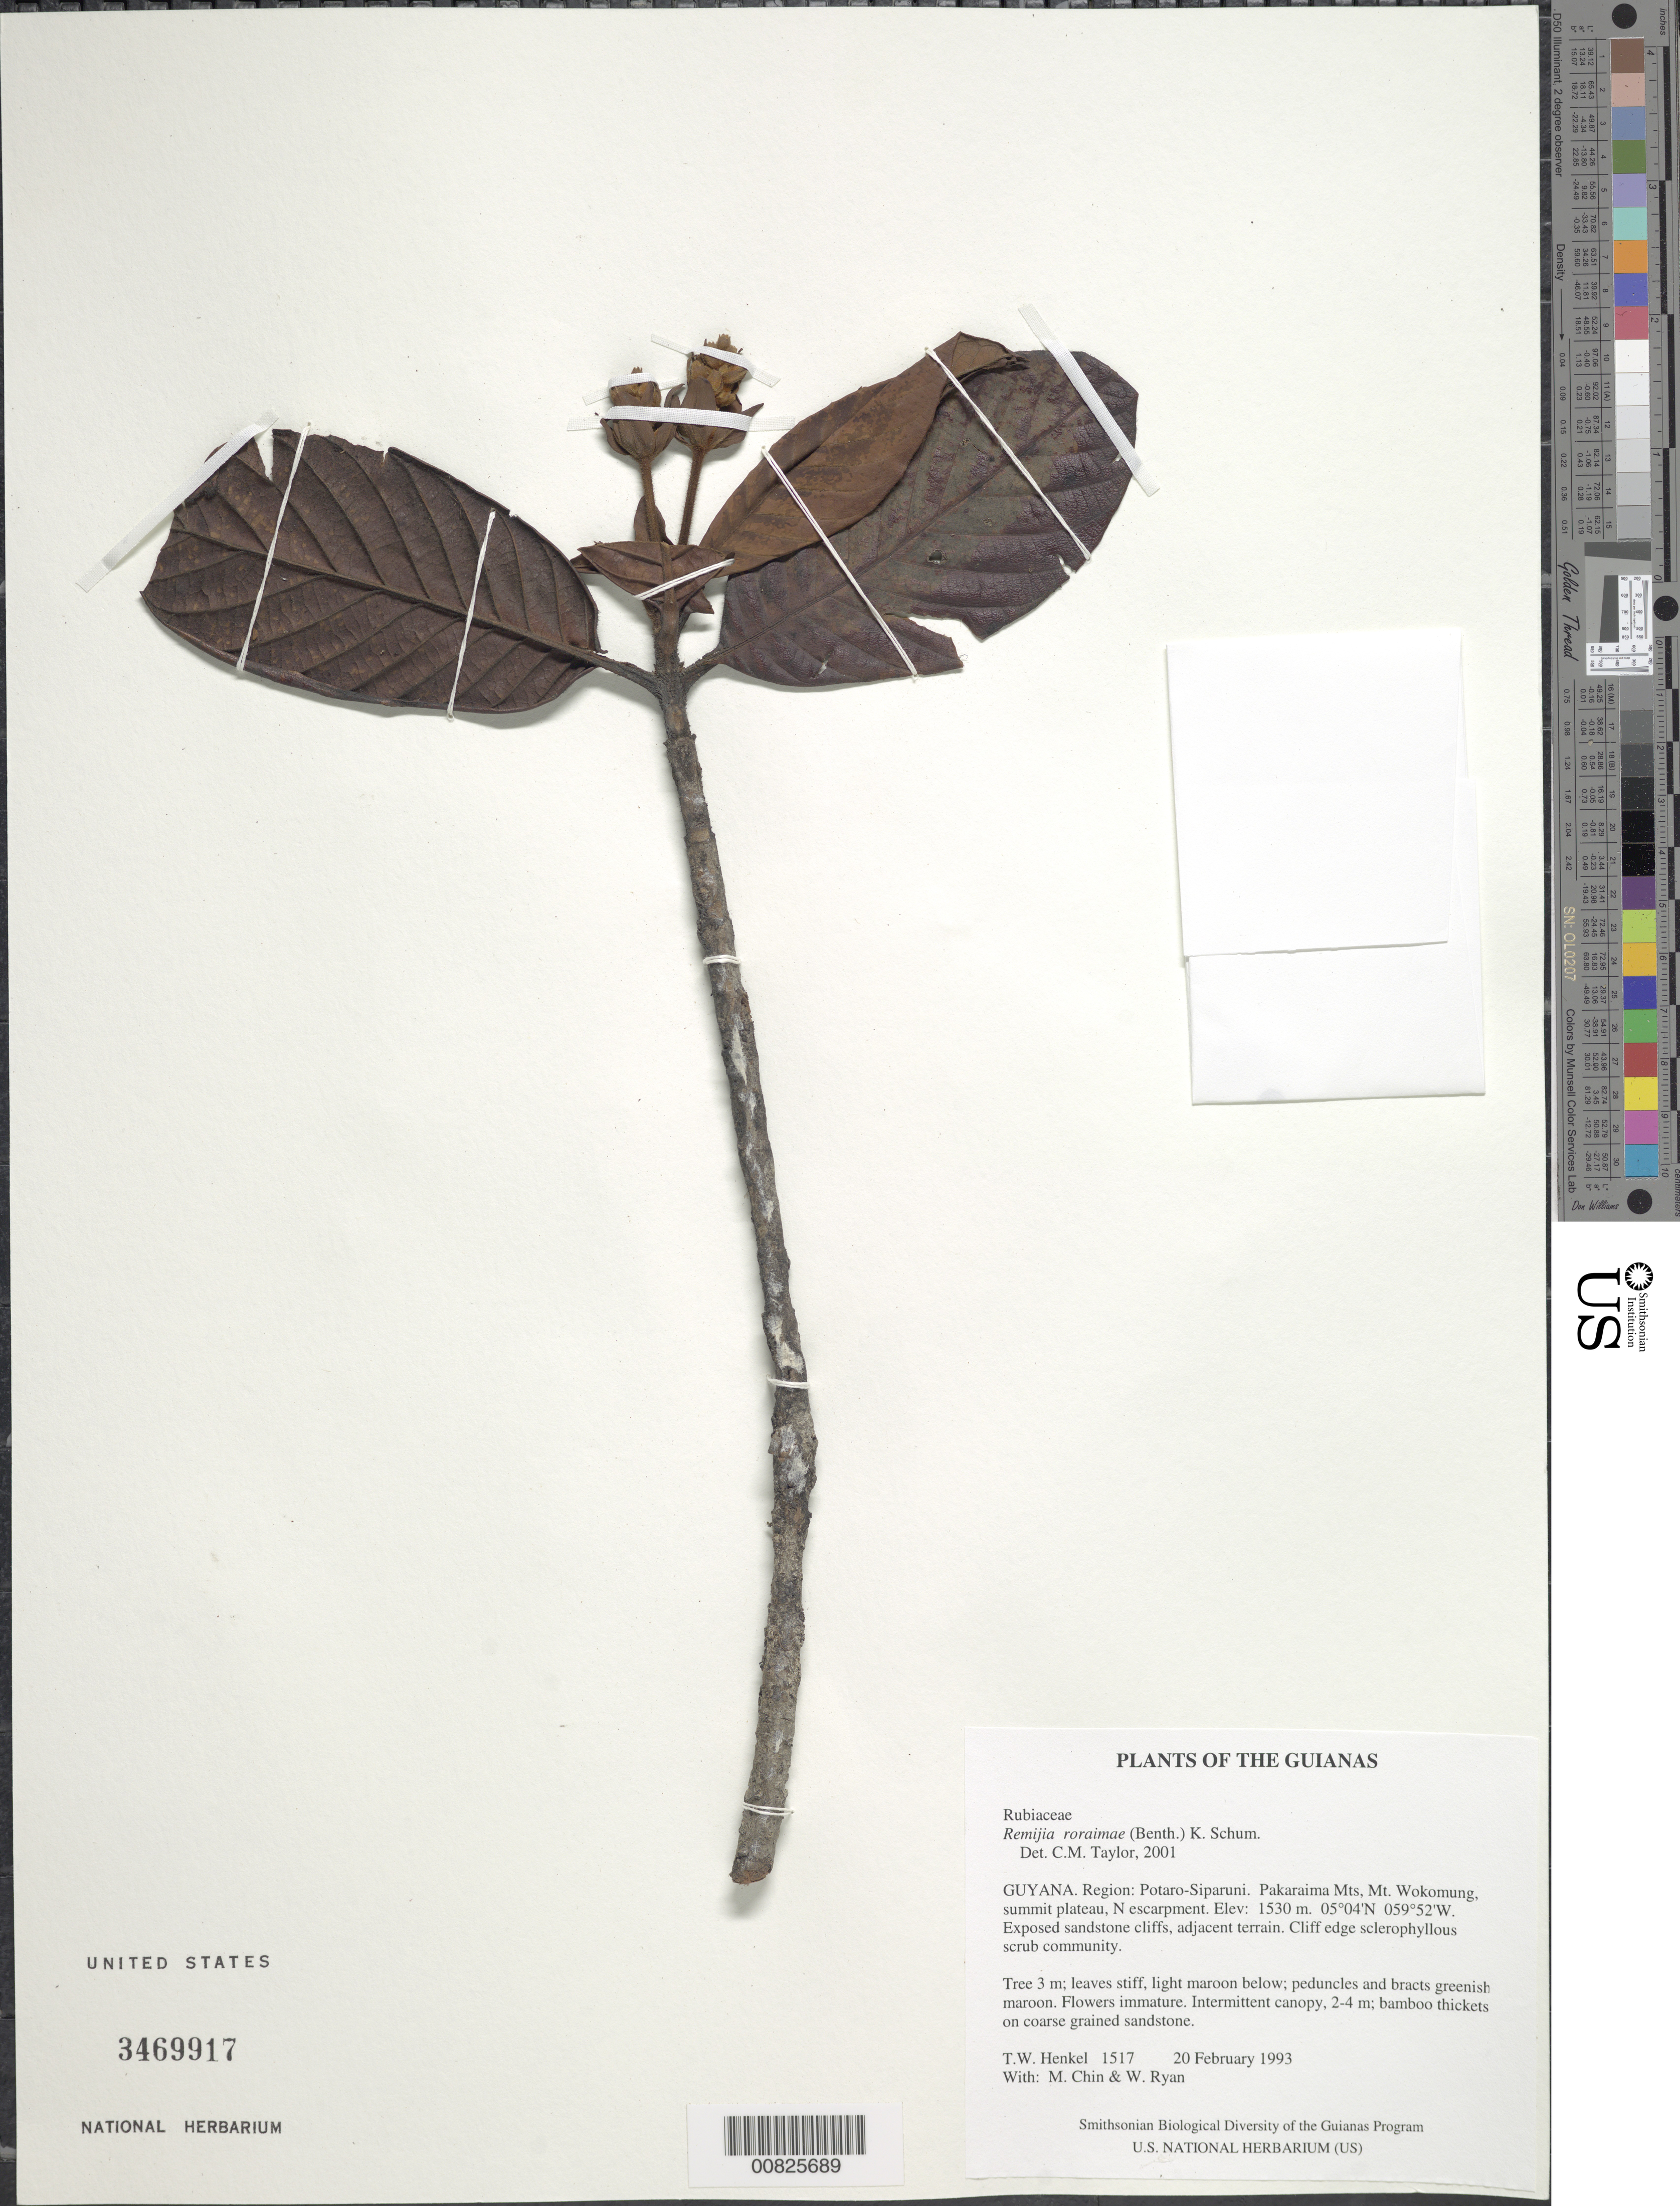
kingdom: Plantae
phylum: Tracheophyta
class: Magnoliopsida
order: Gentianales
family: Rubiaceae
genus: Remijia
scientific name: Remijia roraimae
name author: (Benth.) K. Schum.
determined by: Taylor, Charlotte M.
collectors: T. Henkel, M. Chin & W. Ryan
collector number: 1517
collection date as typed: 20 February 1993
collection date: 1993-02-20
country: Guyana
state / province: Potaro-Siparuni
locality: Pakaraima Mts, Mt. Wokomung, summit plateau, N escarpment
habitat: Exposed sandstone cliffs, adjacent terrain. Cliff edge sclerophyllous scrub community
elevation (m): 1530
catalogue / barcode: US 3469917